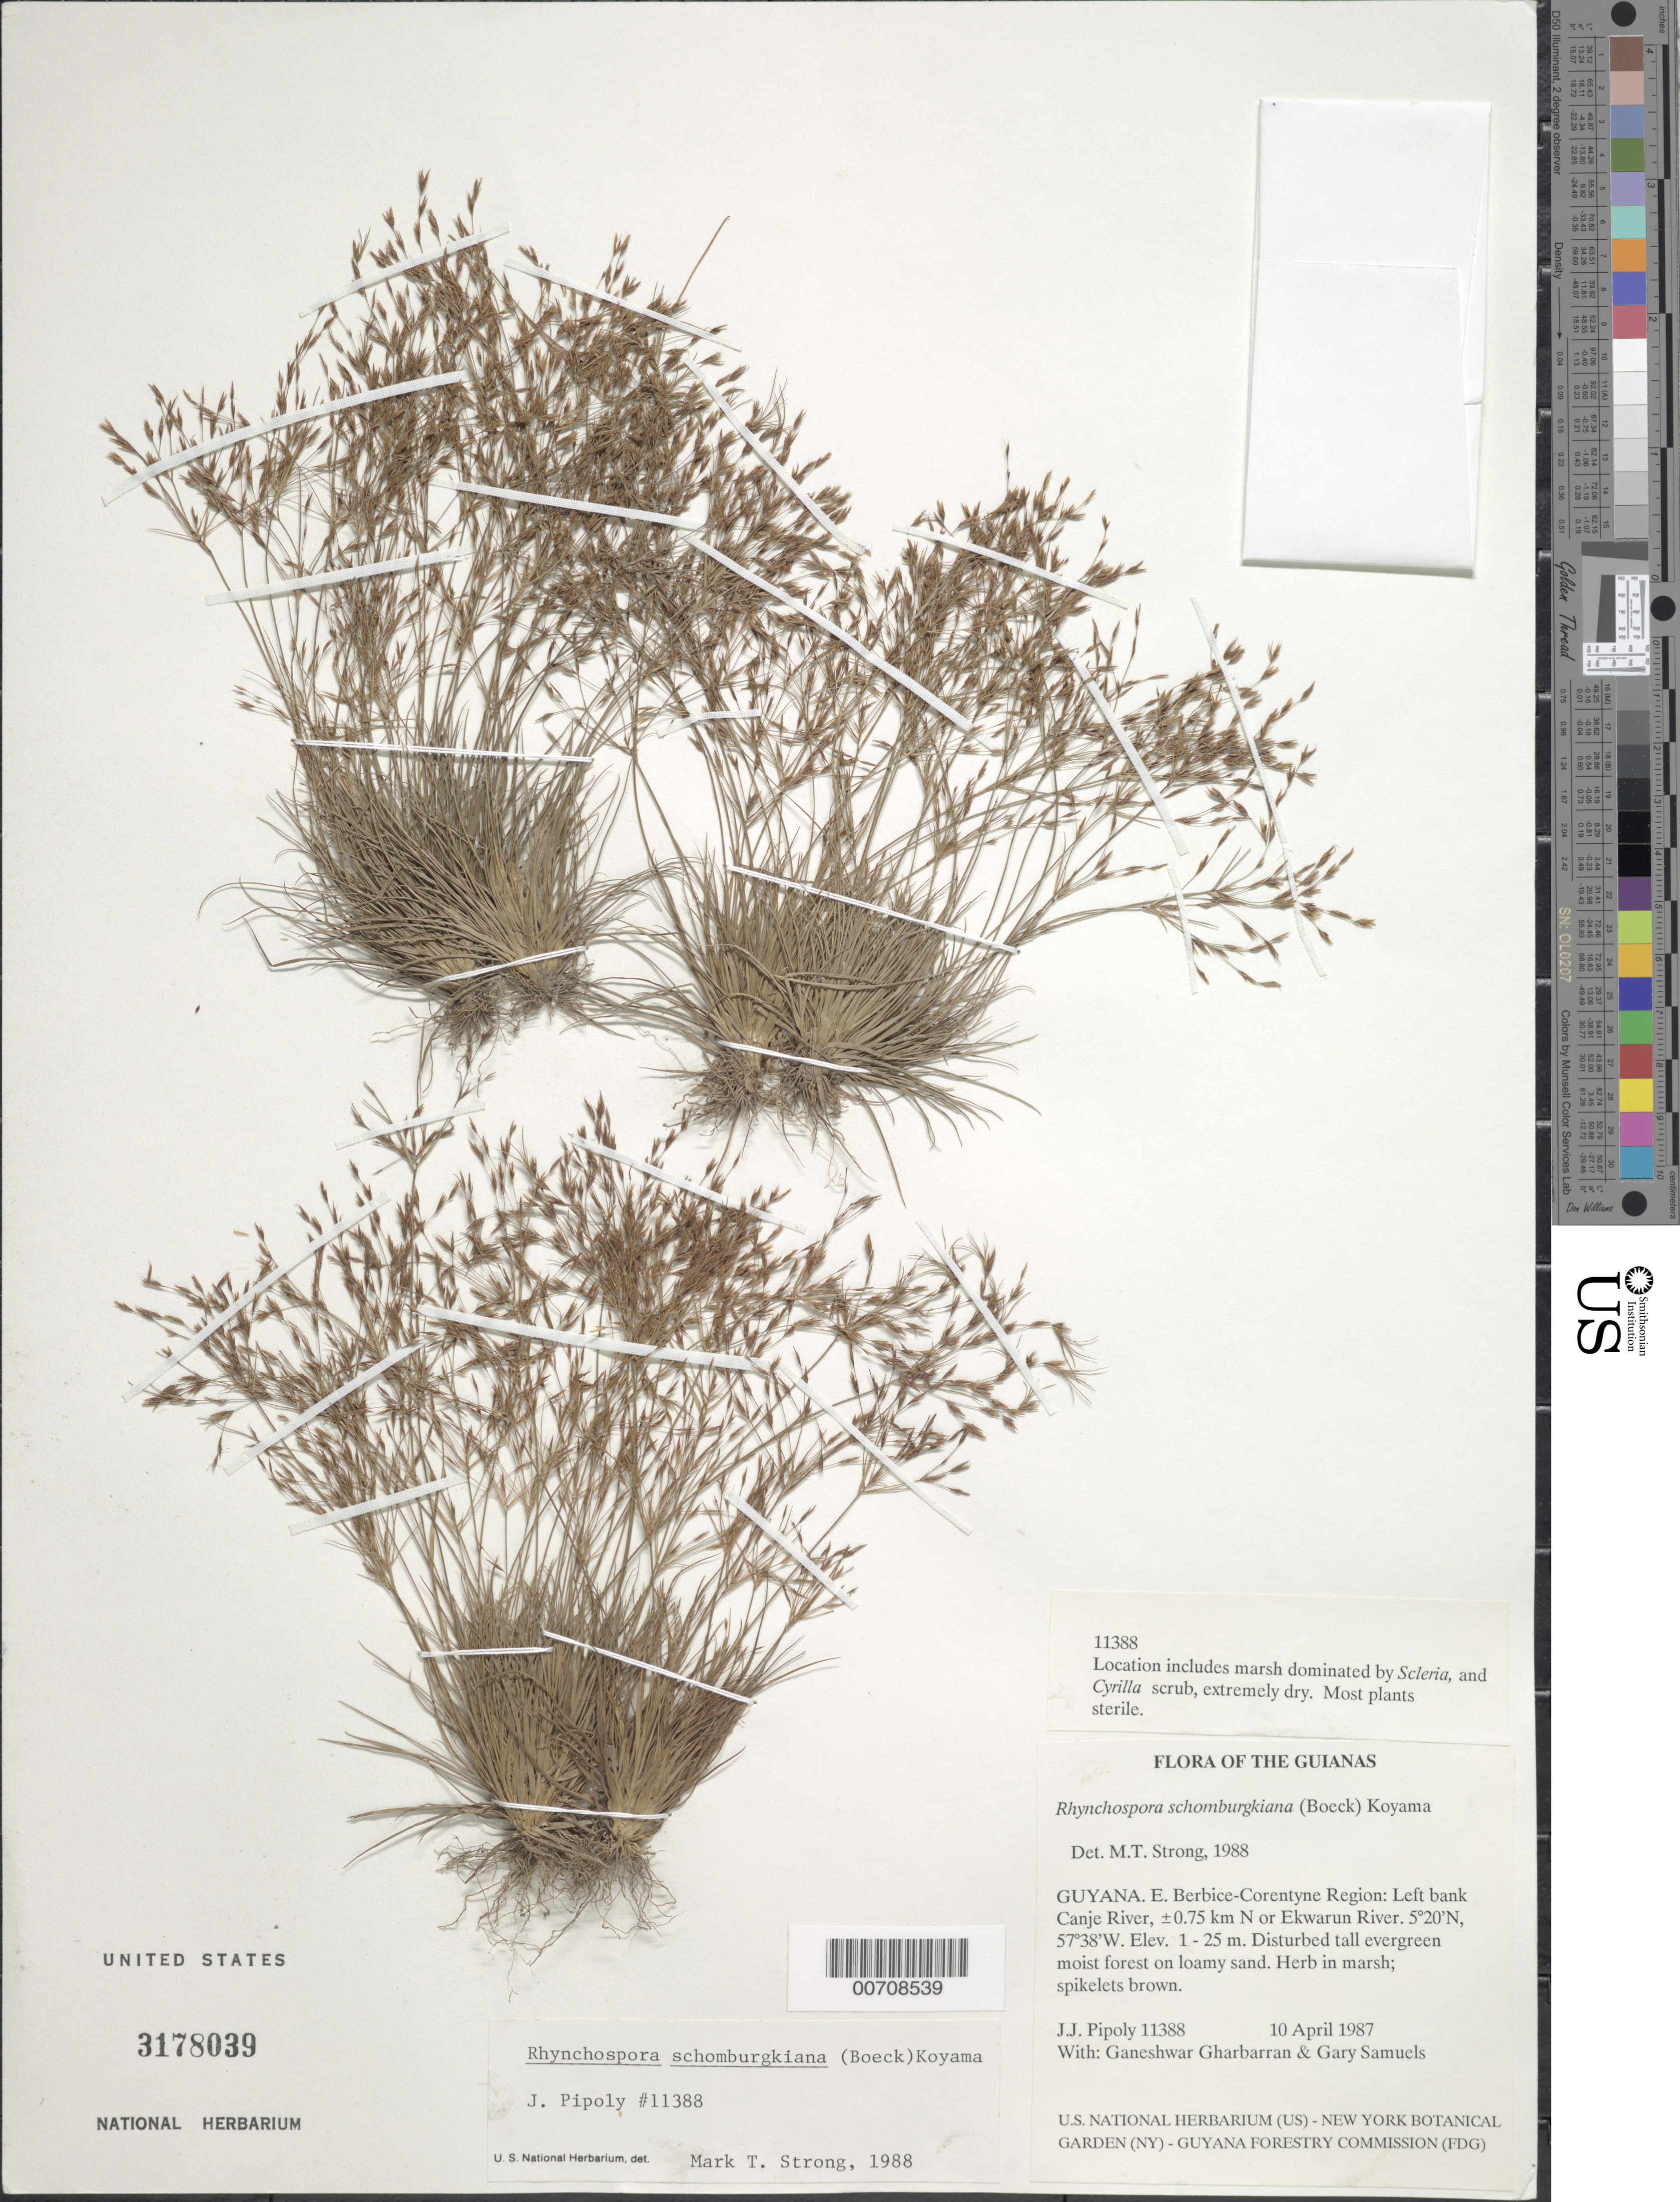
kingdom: Plantae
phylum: Tracheophyta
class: Liliopsida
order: Poales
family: Cyperaceae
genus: Rhynchospora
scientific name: Rhynchospora schomburgkiana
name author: (Boeckeler) T. Koyama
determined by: Strong, M. T., (US), Smithsonian Institution - National Museum of Natural History (UNITED STATES)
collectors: J. J. Pipoly, G. Gharbarran & G. Samuels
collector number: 11388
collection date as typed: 10 April 1987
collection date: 1987-04-10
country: Guyana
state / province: E. Berbice-Corentyne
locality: Canje River, ± 0.75 km N of Ekwarun River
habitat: Disturbed tall evergreen moist forest on loamy sand. Location includes marsh dominated by Scleria, and Cyrilla scrub, extremely dry. Most plants sterile.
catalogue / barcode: US 3178039